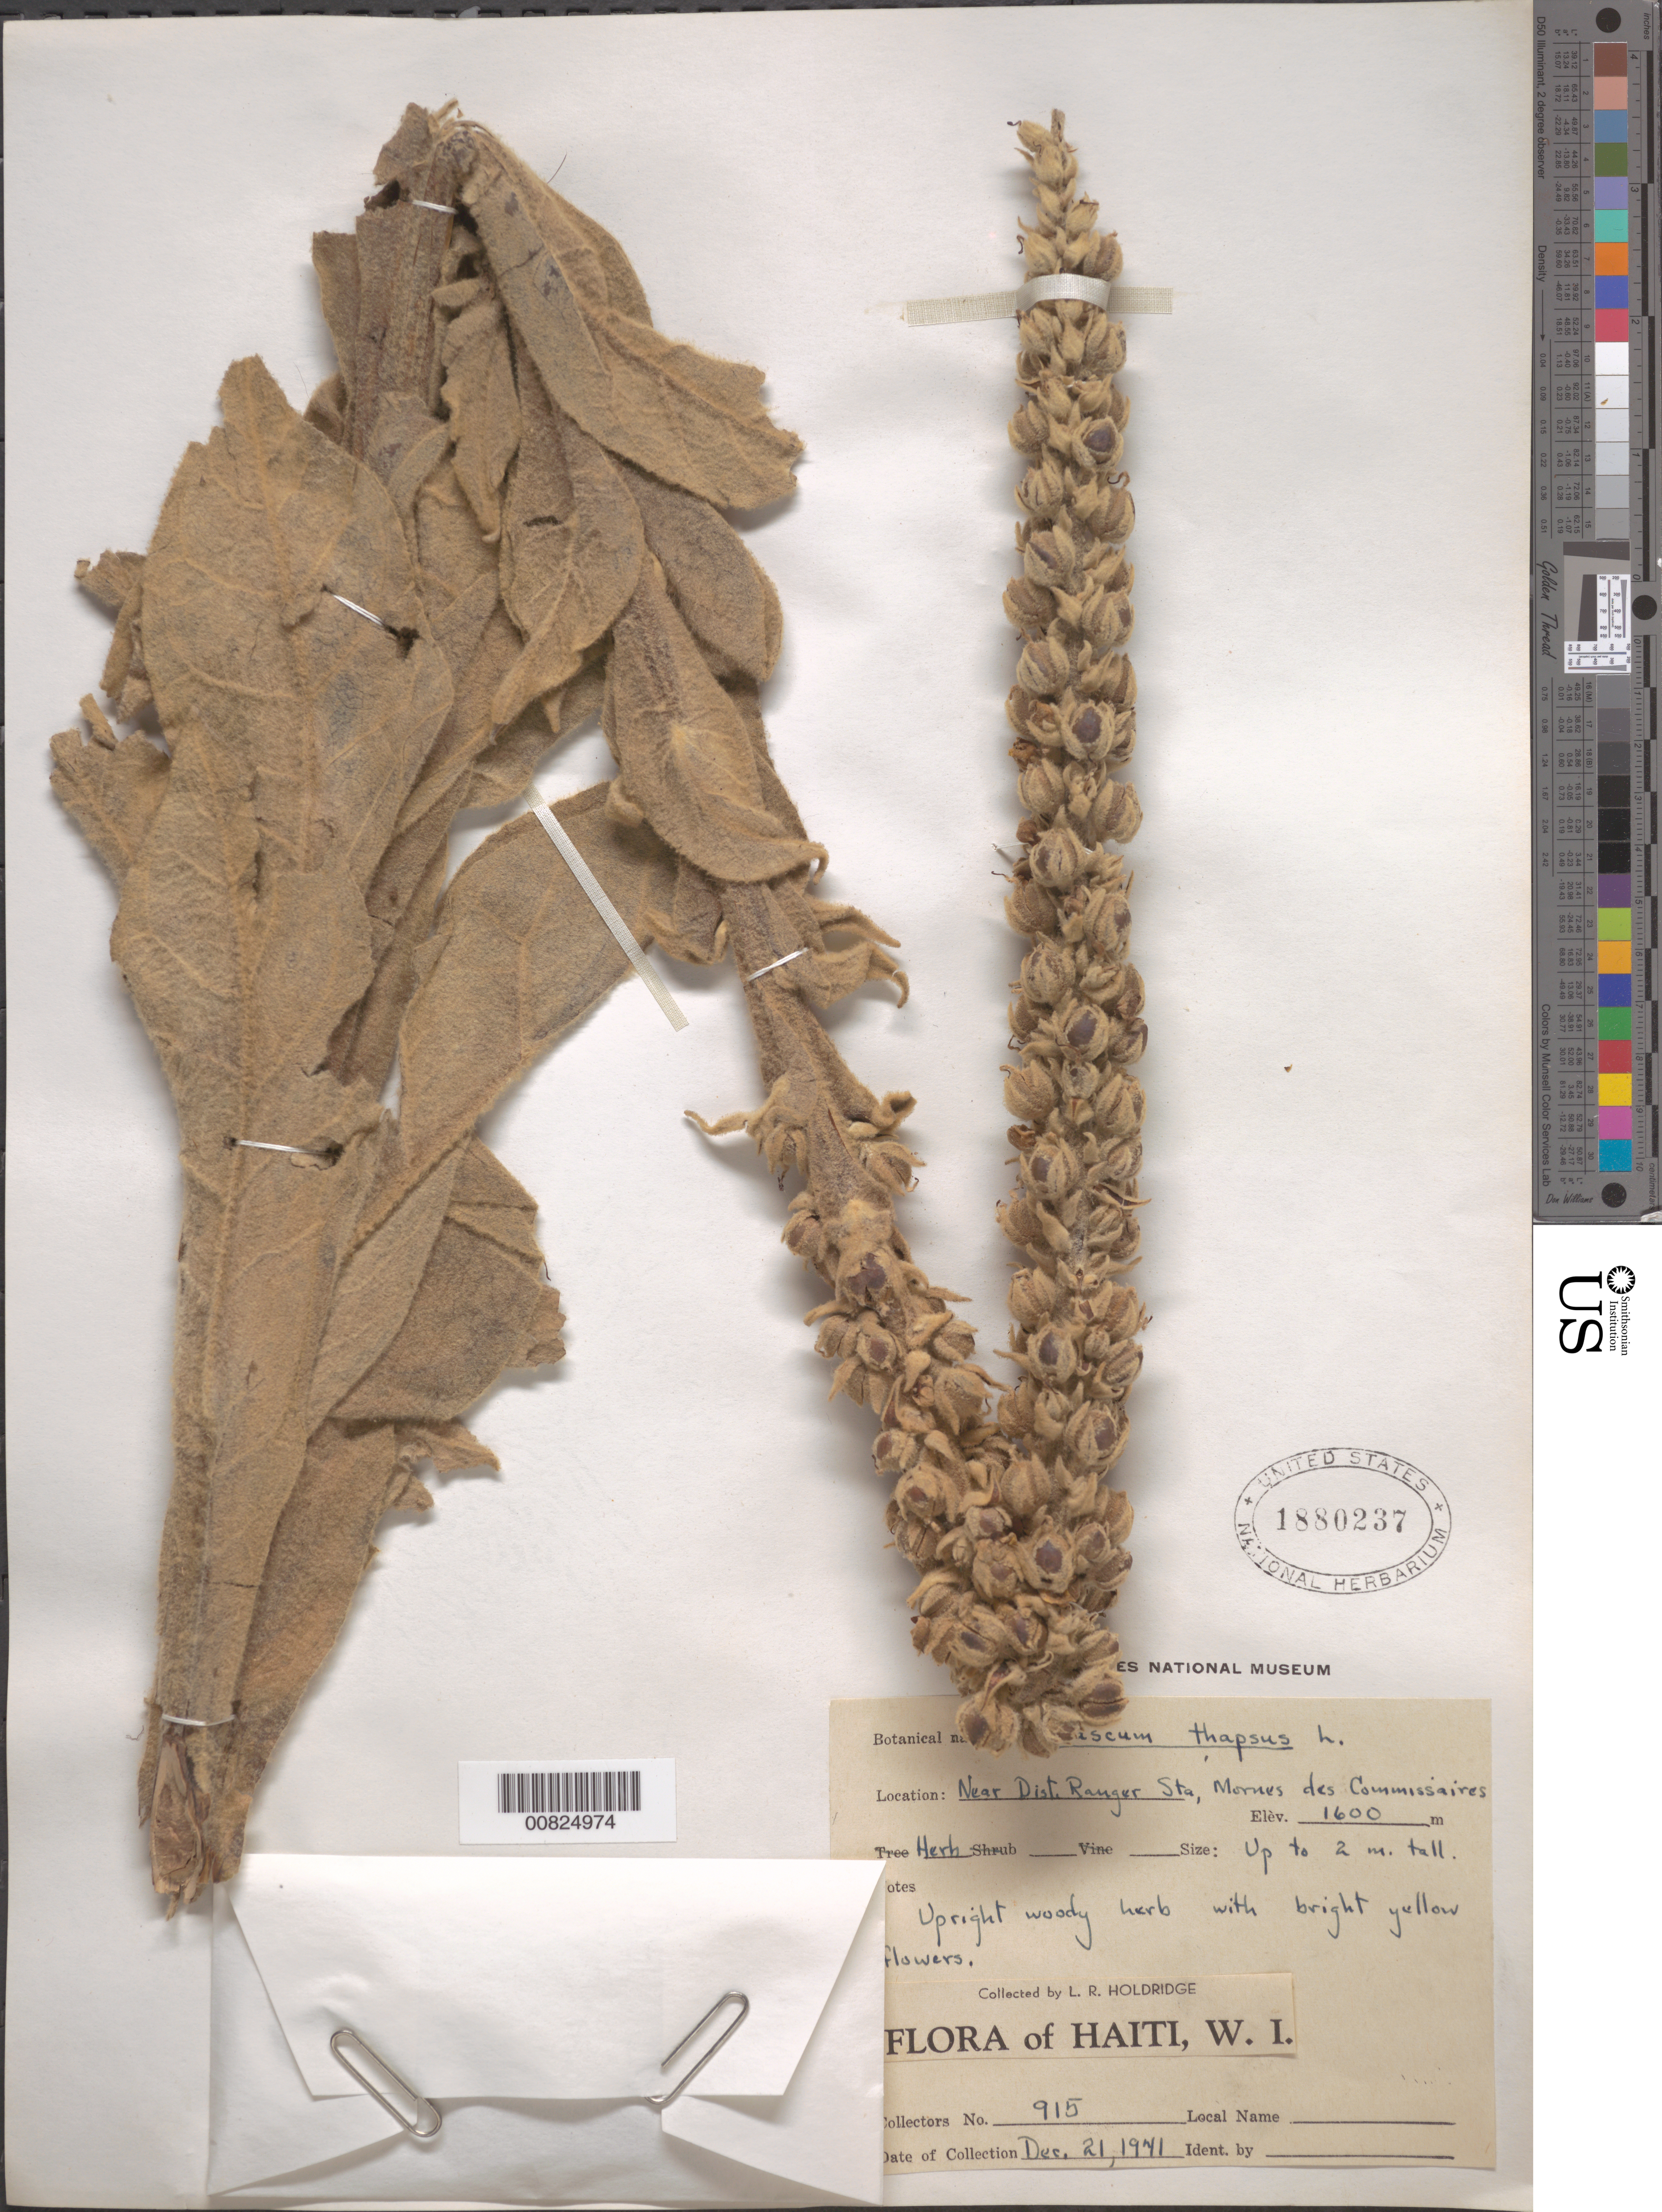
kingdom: Plantae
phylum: Tracheophyta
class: Magnoliopsida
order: Lamiales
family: Scrophulariaceae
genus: Verbascum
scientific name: Verbascum thapsus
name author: L.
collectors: L. Holdridge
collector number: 915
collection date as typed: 21 Dec 1941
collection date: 1941-12-21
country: Haiti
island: Hispaniola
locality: Near Dist. Ranger Sta., Mornes des Commissaires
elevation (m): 1600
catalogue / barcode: US 1880237